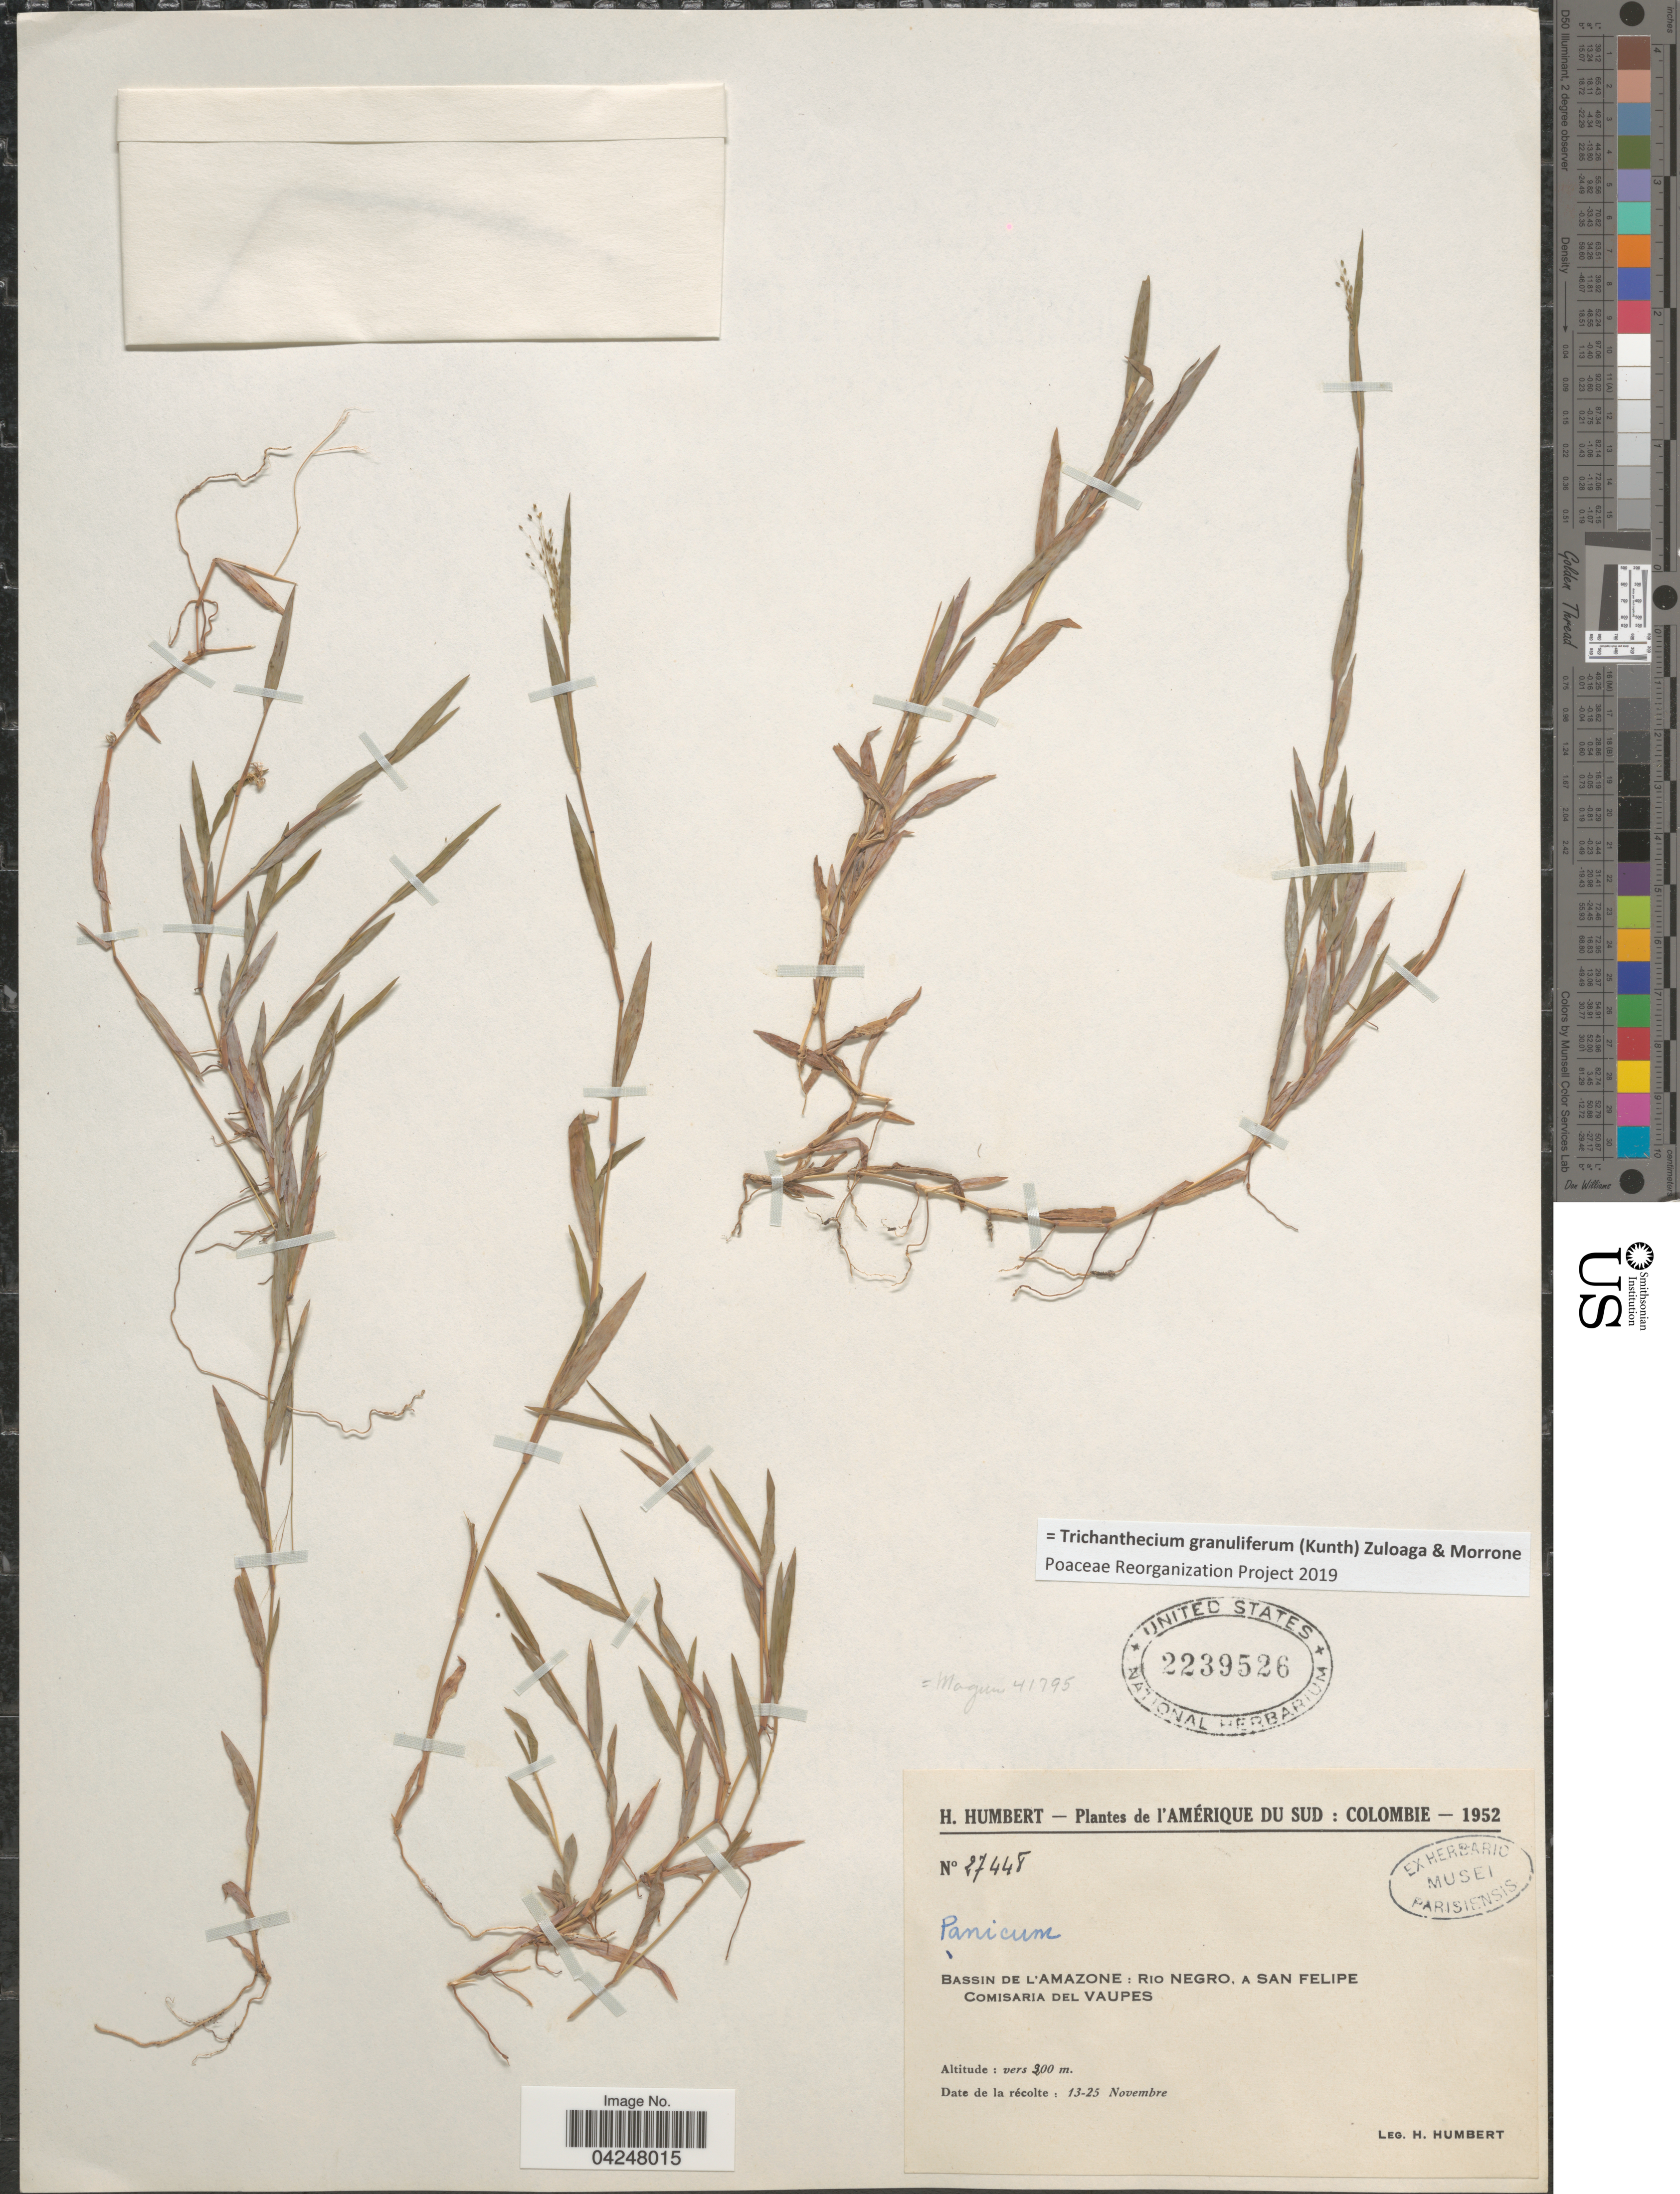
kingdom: Plantae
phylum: Tracheophyta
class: Liliopsida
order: Poales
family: Poaceae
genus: Trichanthecium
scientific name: Trichanthecium granuliferum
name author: (Kunth) Zuloaga & Morrone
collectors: H. Humbert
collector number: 27448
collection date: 1952-11-13/1952-11-25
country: Colombia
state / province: Vaupés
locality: Bassin De L'Amazone: Rio Negro, A San Felipe Comisaria Del Vaupes.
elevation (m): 200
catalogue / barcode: US 2239526